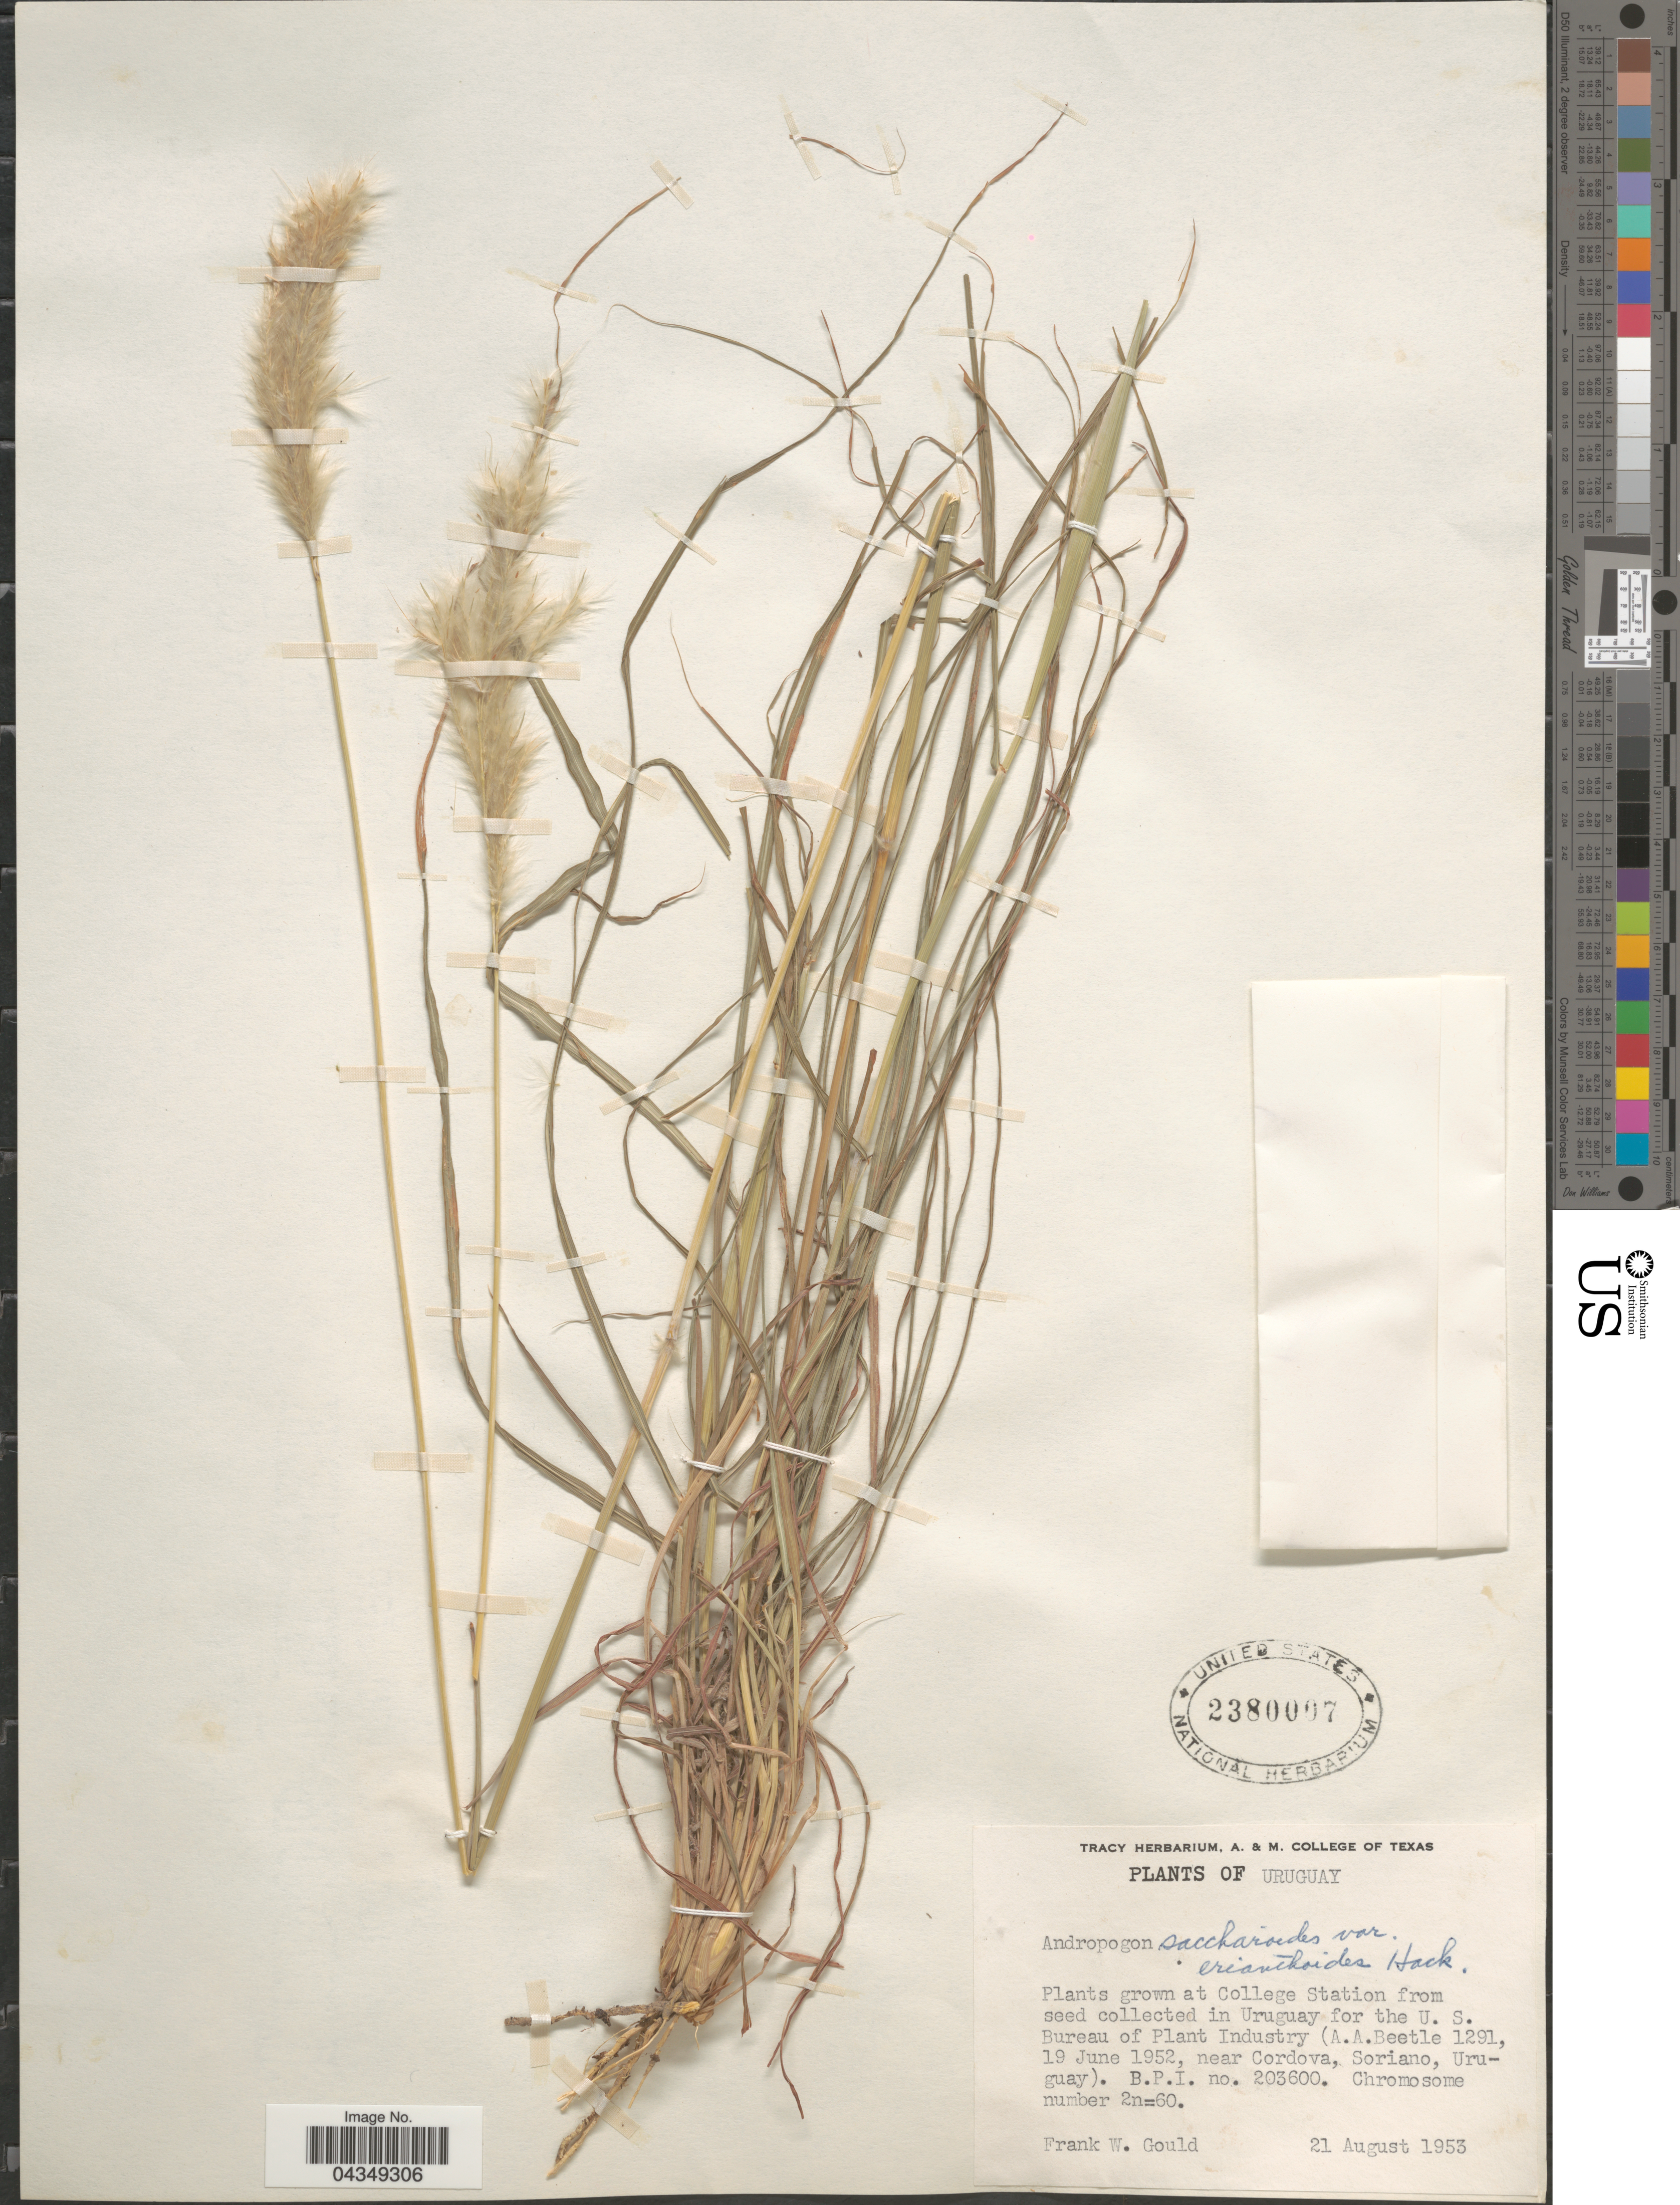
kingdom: Plantae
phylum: Tracheophyta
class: Liliopsida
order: Poales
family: Poaceae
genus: Bothriochloa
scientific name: Bothriochloa saccharoides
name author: (Sw.) Rydb.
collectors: F. W. Gould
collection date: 1953-08-21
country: Uruguay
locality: Plants grown at College Station.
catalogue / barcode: US 2380007